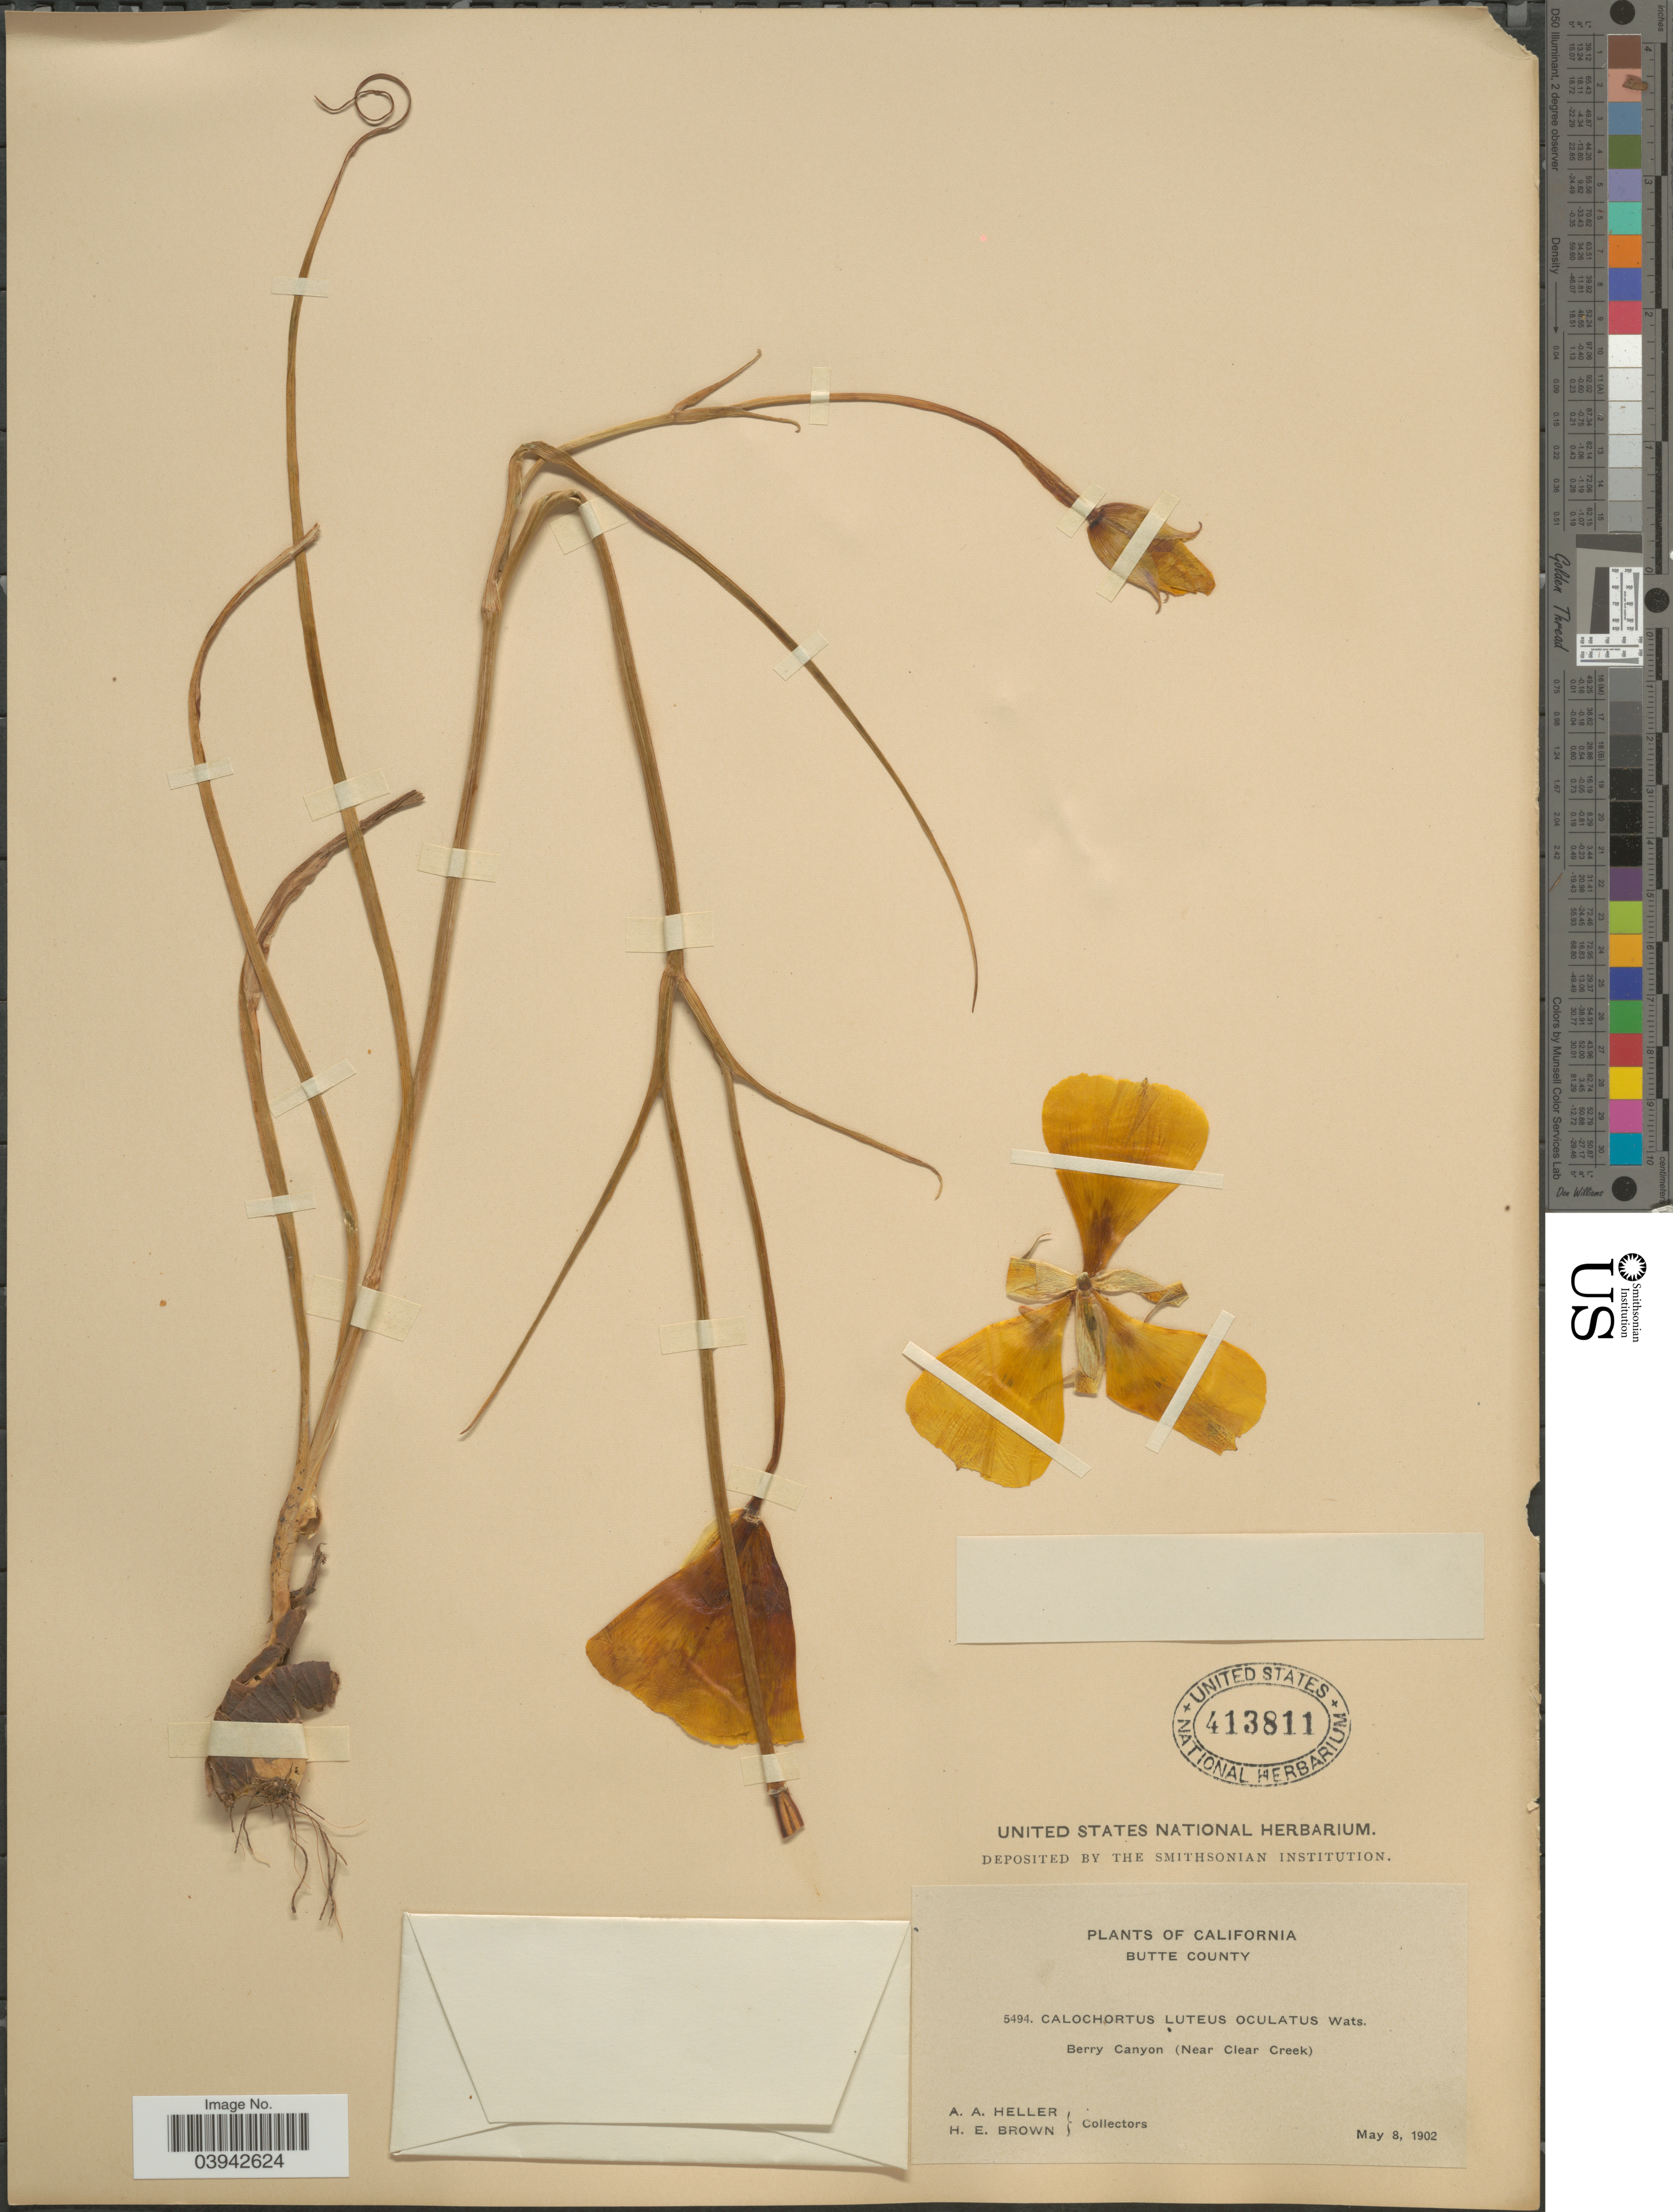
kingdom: Plantae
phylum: Tracheophyta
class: Liliopsida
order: Liliales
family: Liliaceae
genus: Calochortus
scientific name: Calochortus luteus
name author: Douglas ex Lindl.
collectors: A. A. Heller & H. E. Brown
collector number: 5494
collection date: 1902-05-08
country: United States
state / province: California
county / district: Butte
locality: Butte County. Berry Canyon (Near Clear Creek).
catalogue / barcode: US 413811